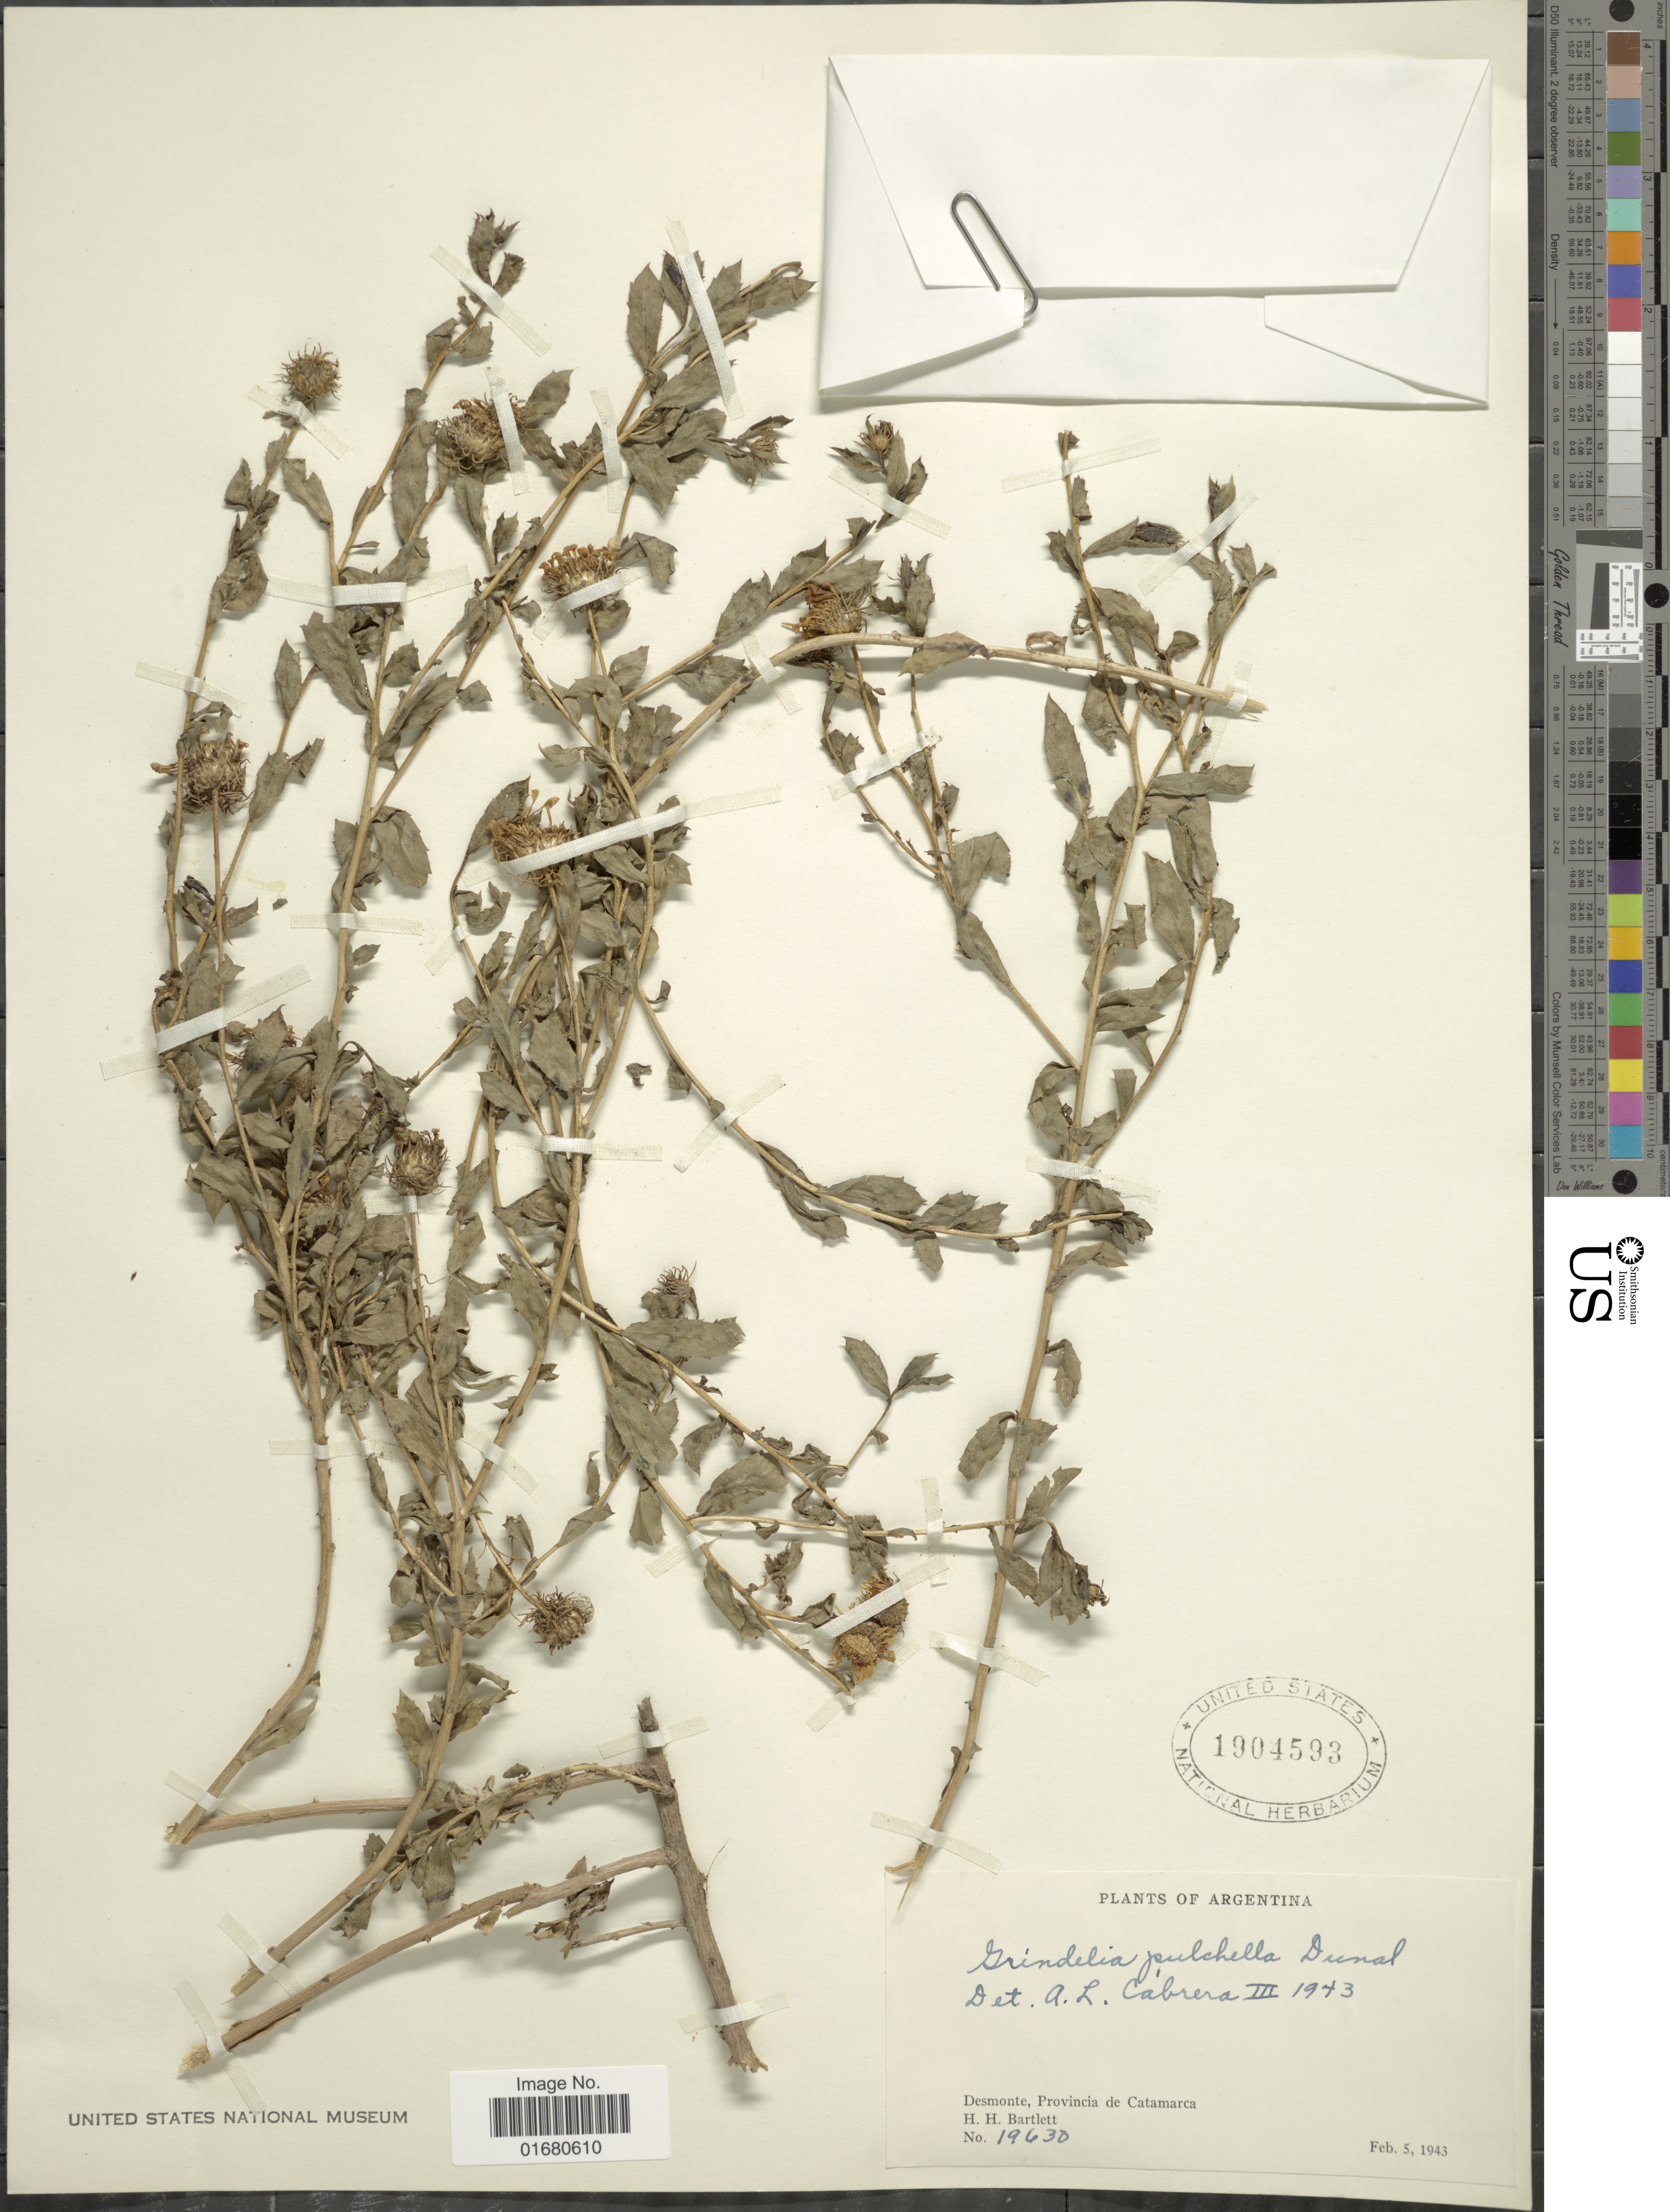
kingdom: Plantae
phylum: Tracheophyta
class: Magnoliopsida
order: Asterales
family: Asteraceae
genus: Grindelia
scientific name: Grindelia pulchella var. pulchella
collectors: H. H. Bartlett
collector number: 19630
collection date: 1943-02-05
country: Argentina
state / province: Catamarca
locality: Desmonte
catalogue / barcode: US 1904593